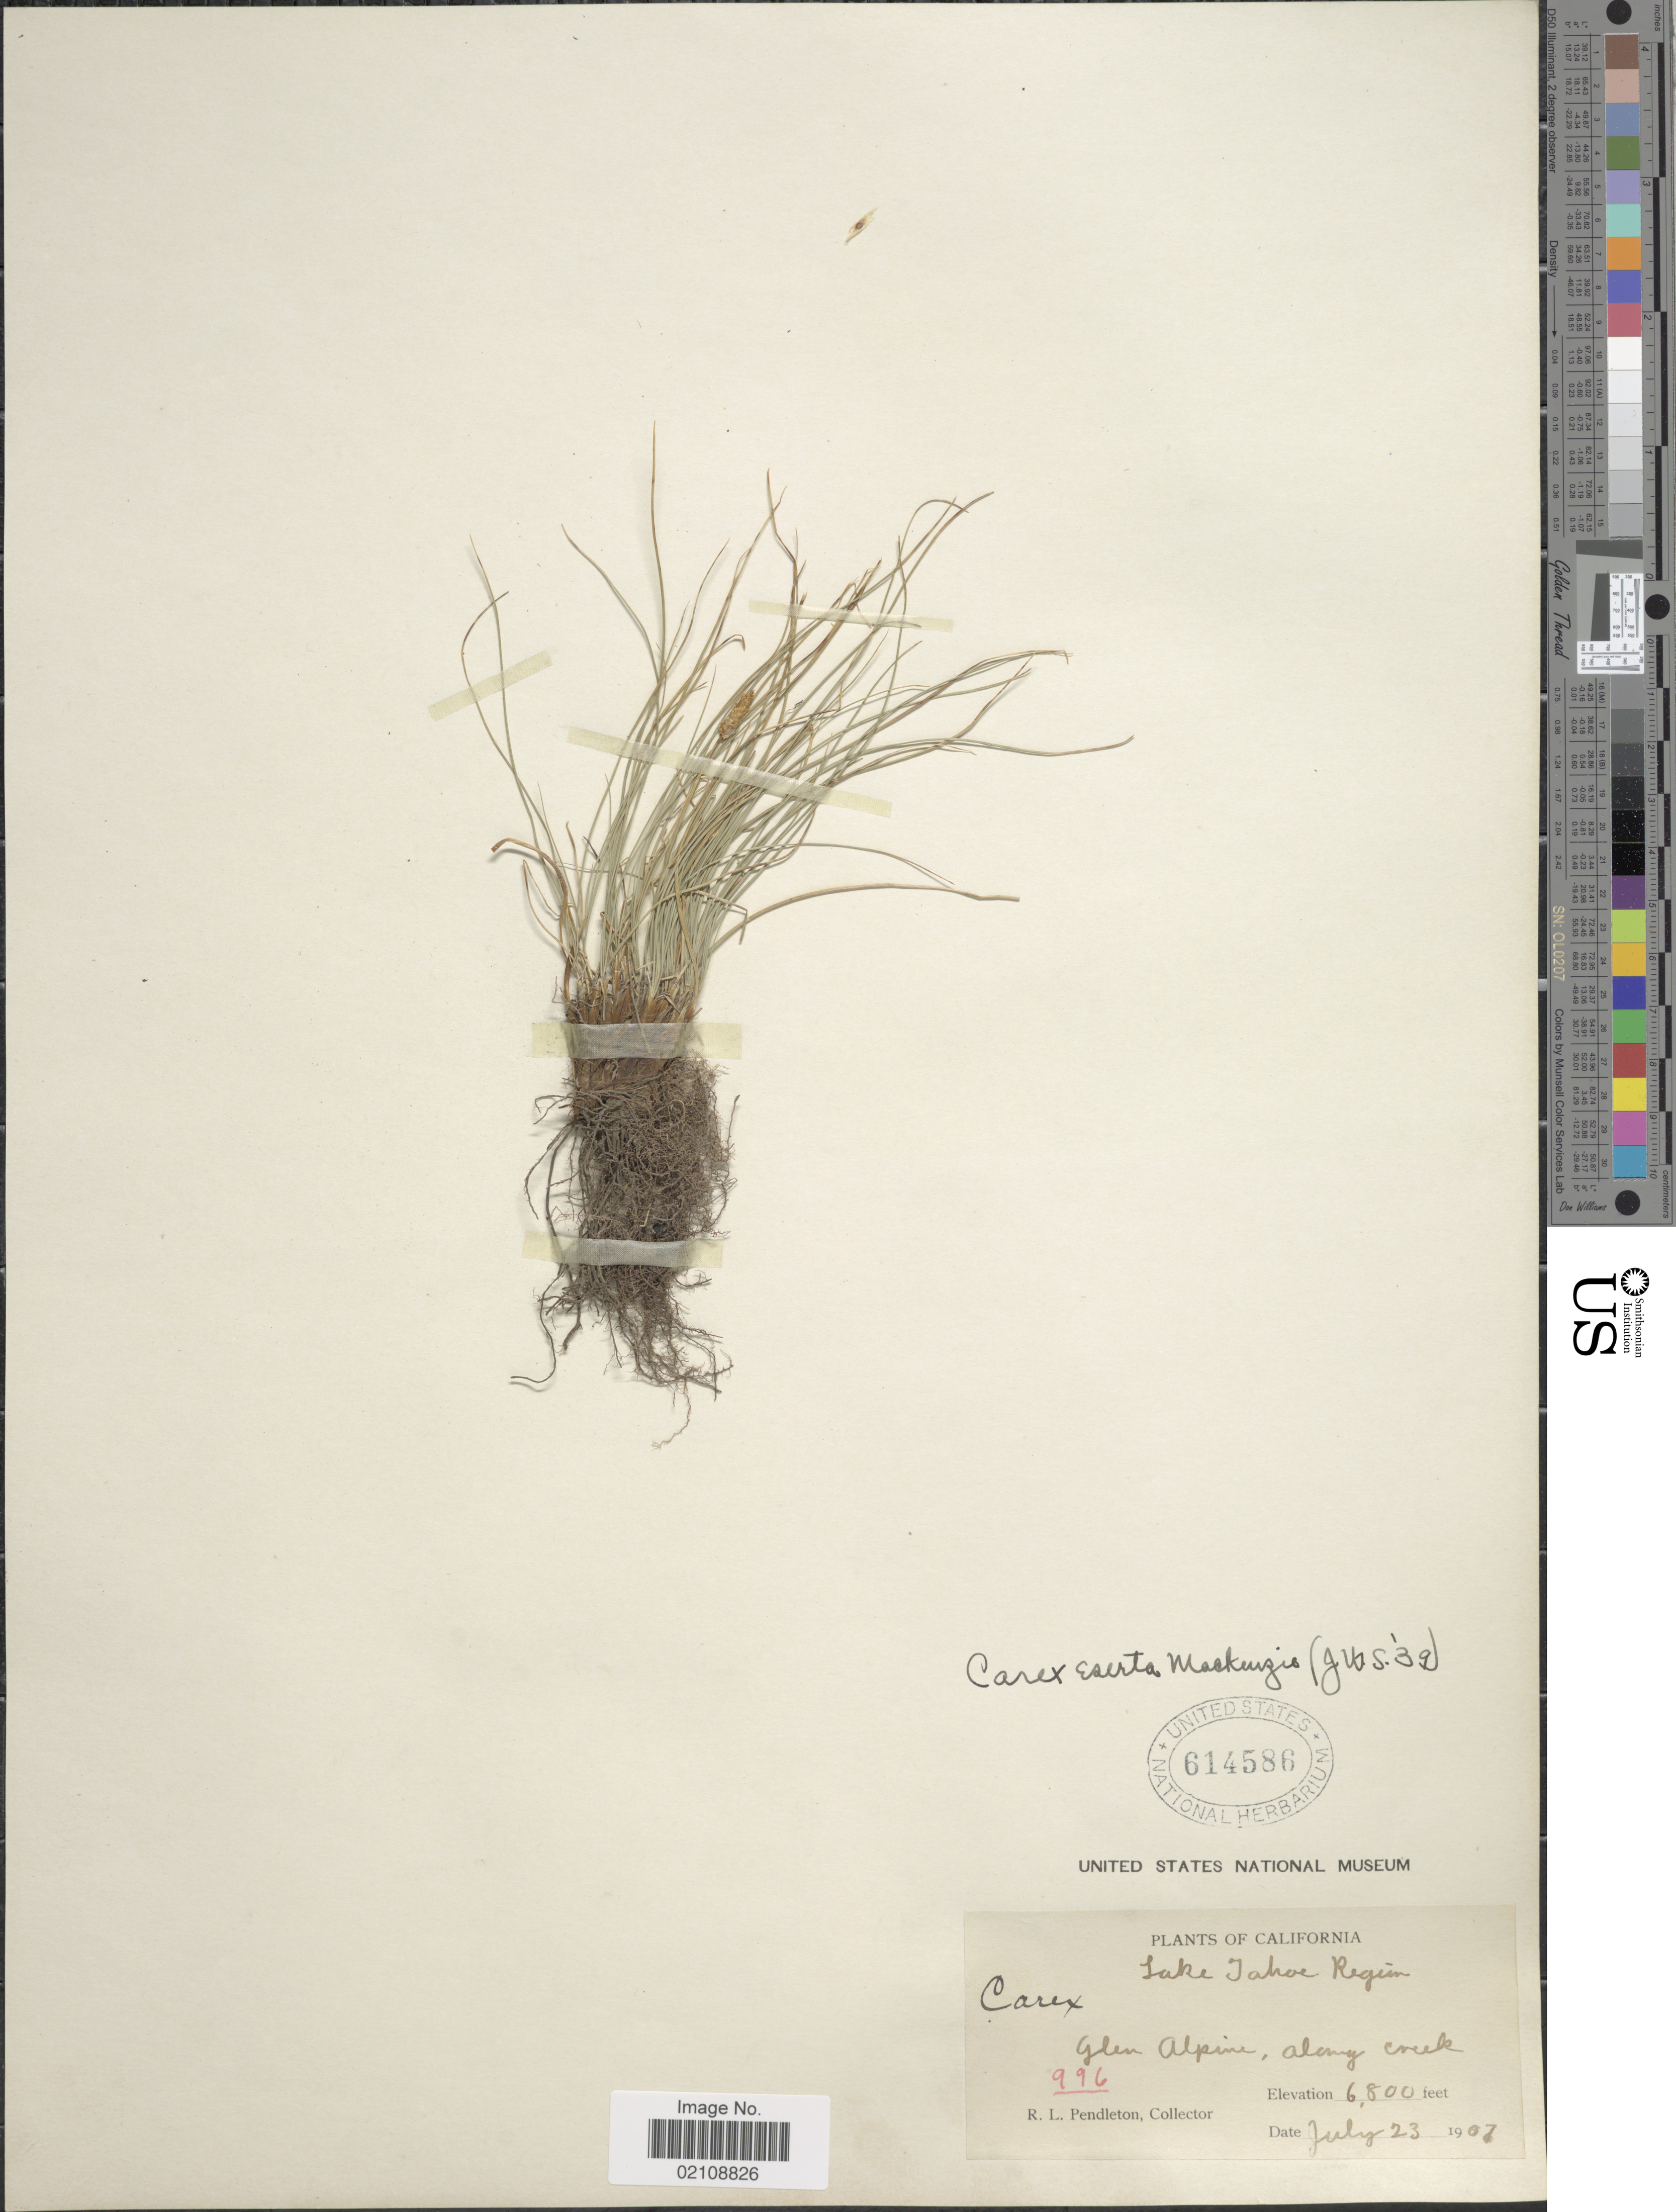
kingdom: Plantae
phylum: Tracheophyta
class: Liliopsida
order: Poales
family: Cyperaceae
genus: Carex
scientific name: Carex filifolia var. erostrata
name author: Kük.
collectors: R. Pendleton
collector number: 996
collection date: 1907-07-23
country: United States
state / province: California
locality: Lake Tahoe Region, Glen Alpine, Along creek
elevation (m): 2073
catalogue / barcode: US 614586